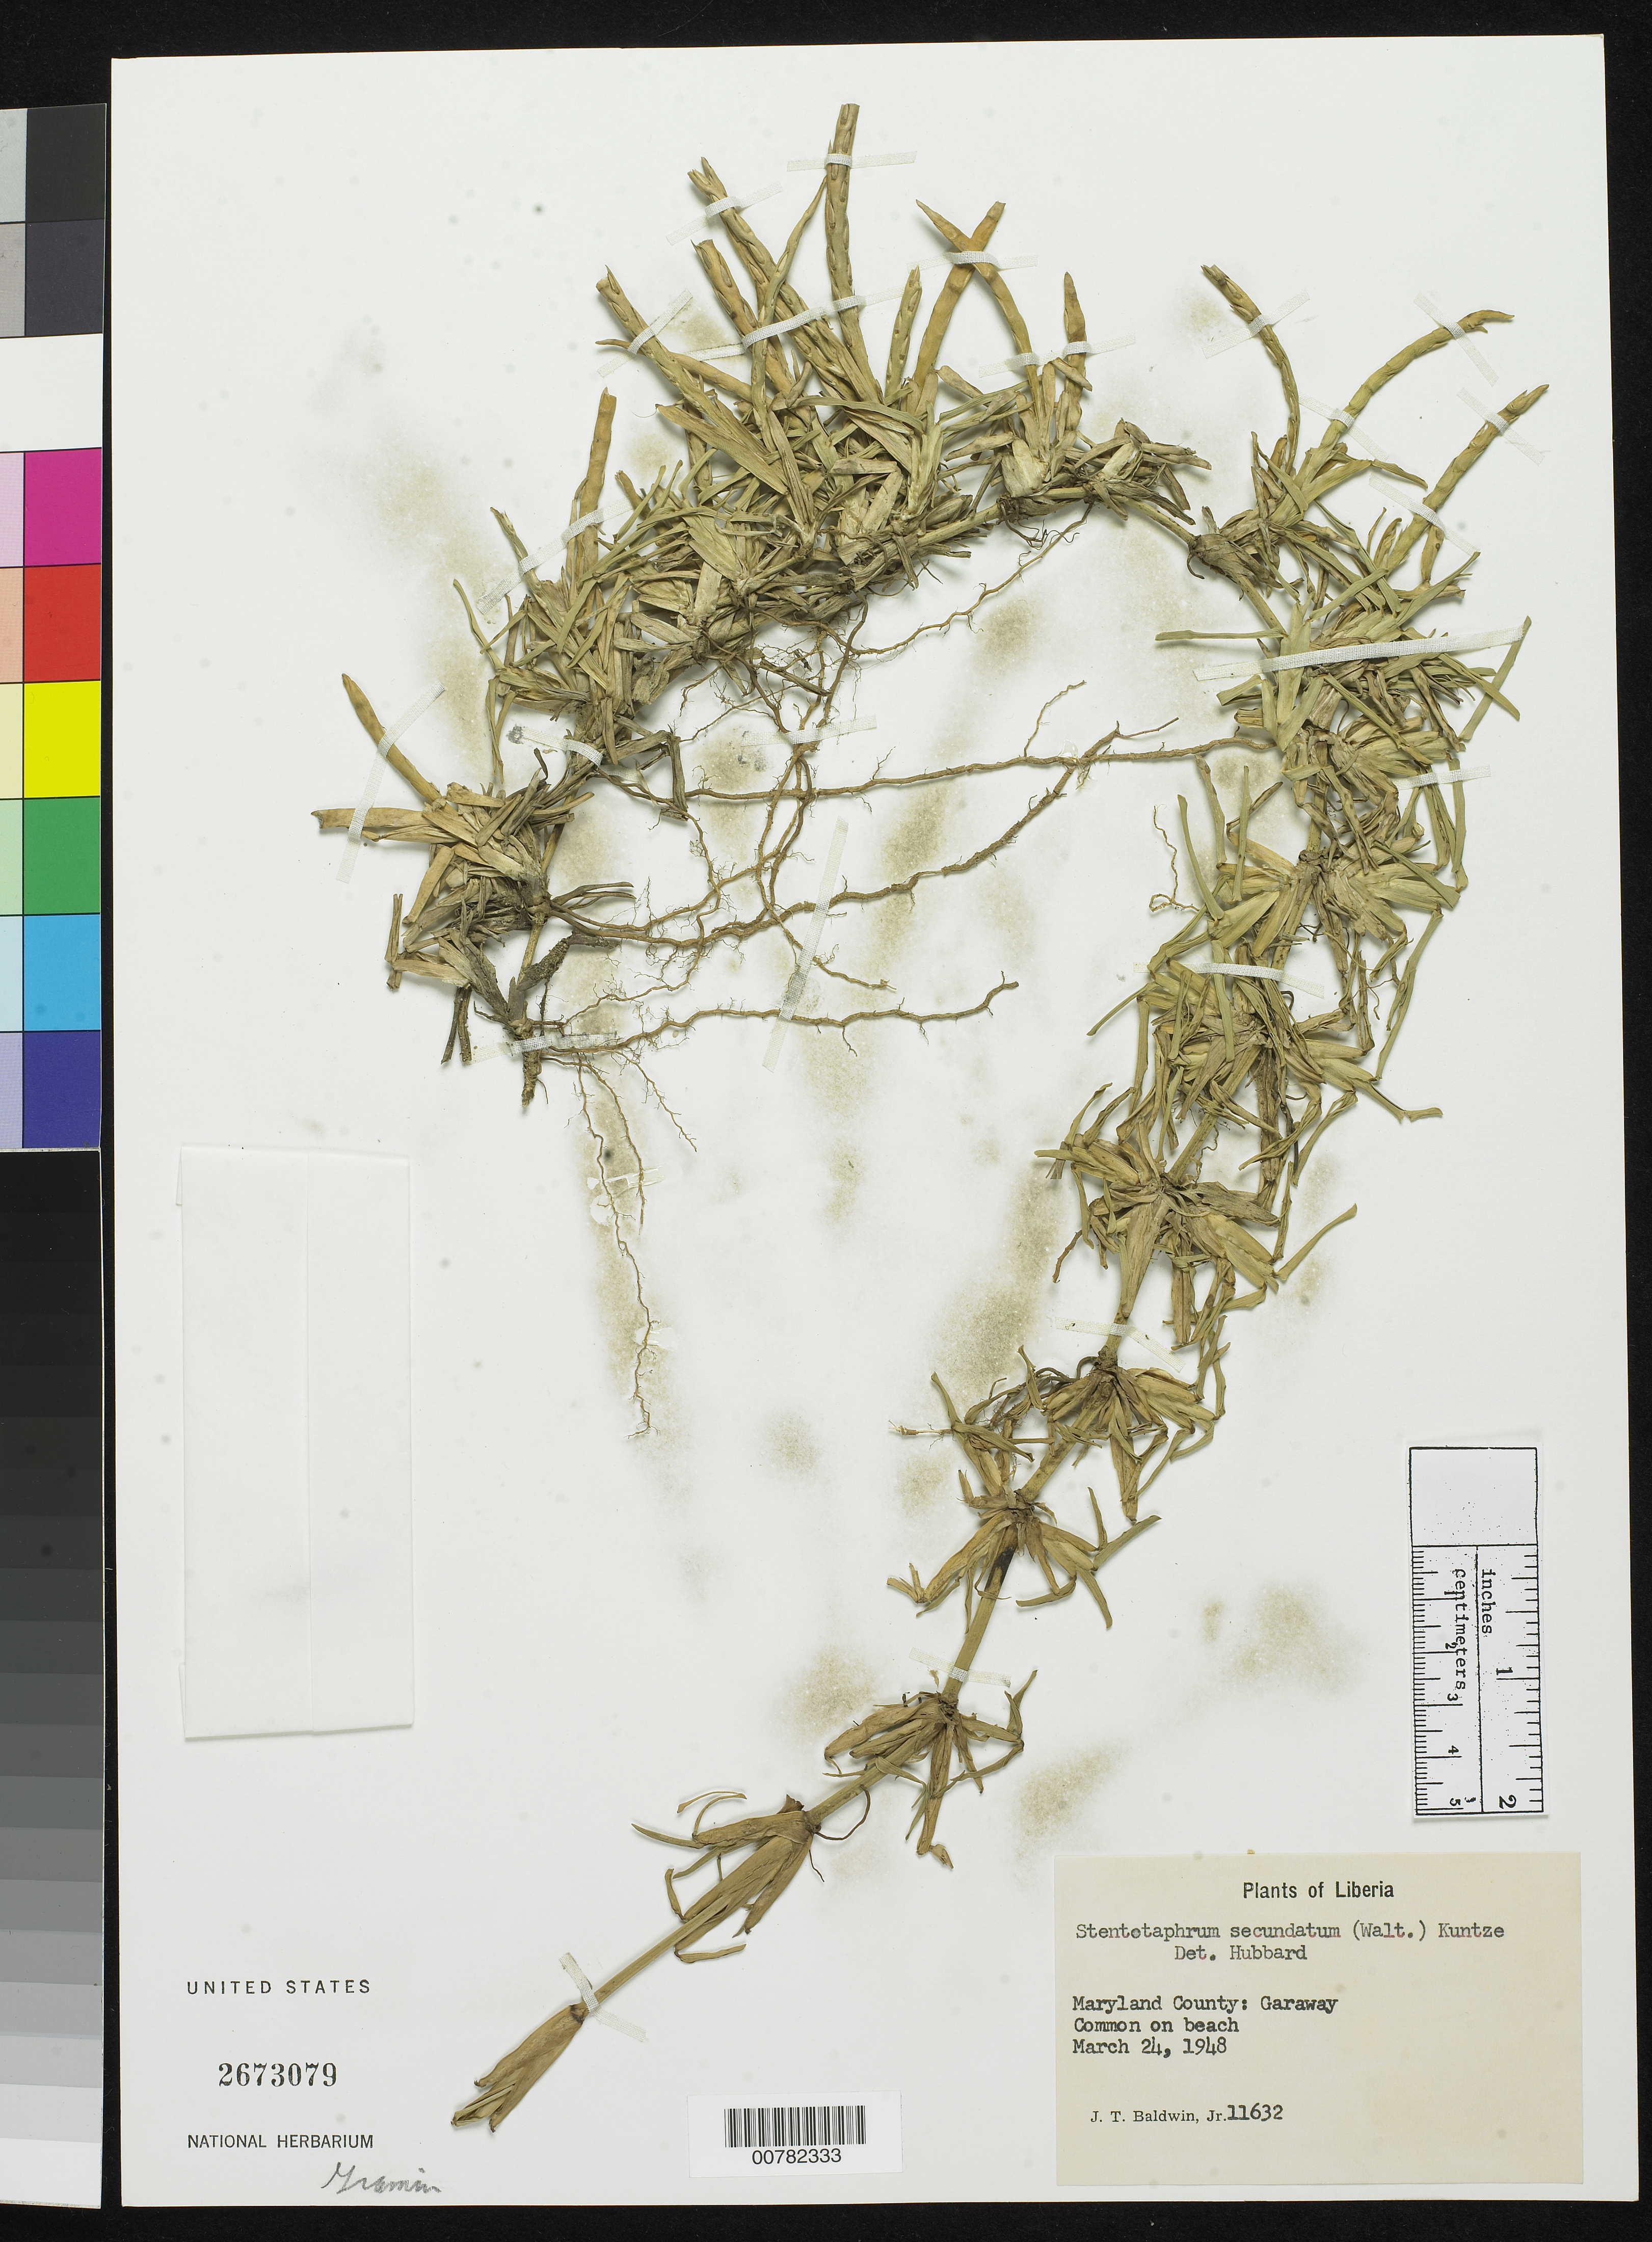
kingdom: Plantae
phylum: Tracheophyta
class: Liliopsida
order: Poales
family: Poaceae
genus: Stenotaphrum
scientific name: Stenotaphrum secundatum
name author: (Walter) Kuntze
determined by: Hubbard, C. E.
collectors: J. T. Baldwin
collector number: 11632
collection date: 1948-03-24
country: Liberia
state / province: Maryland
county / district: Maryland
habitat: Common on beach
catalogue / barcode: US 2673079